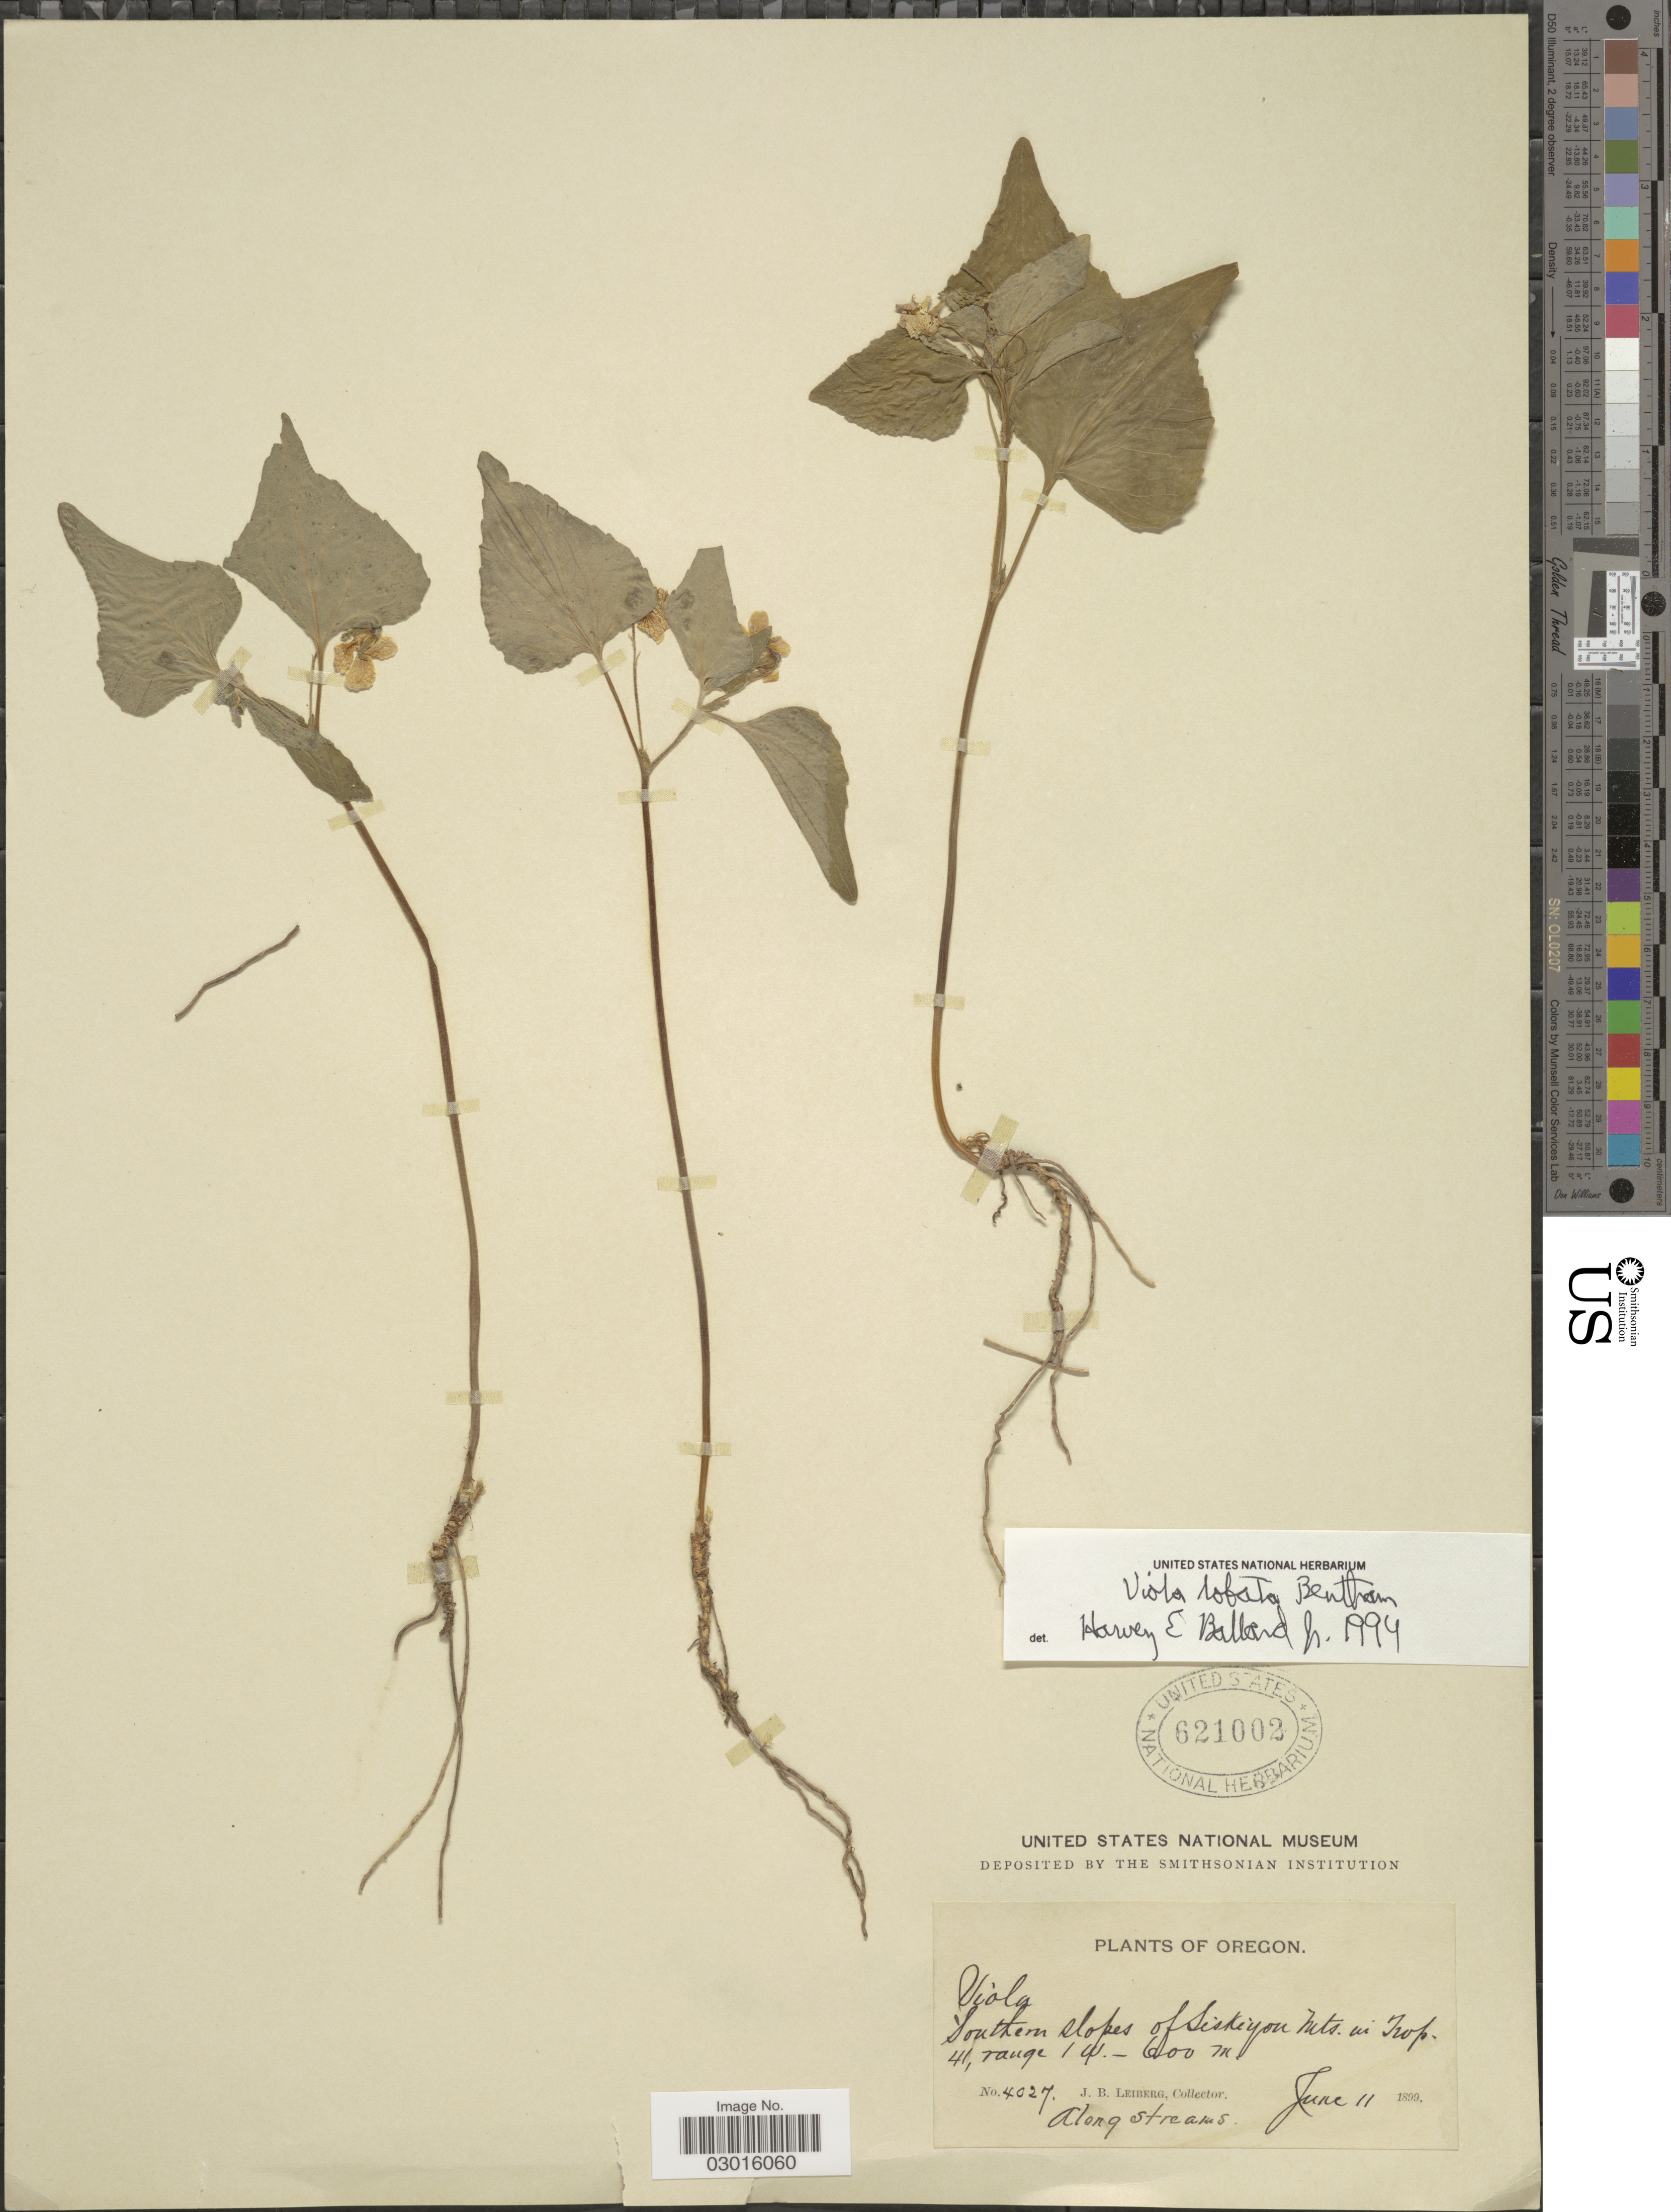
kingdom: Plantae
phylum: Tracheophyta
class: Magnoliopsida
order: Malpighiales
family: Violaceae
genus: Viola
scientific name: Viola lobata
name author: Benth.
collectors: J. B. Leiberg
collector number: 4027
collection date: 1899-06-11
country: United States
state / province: Oregon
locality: Southern slopes of Siskiyou Mts. in Trop. 41.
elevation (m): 100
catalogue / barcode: US 621002